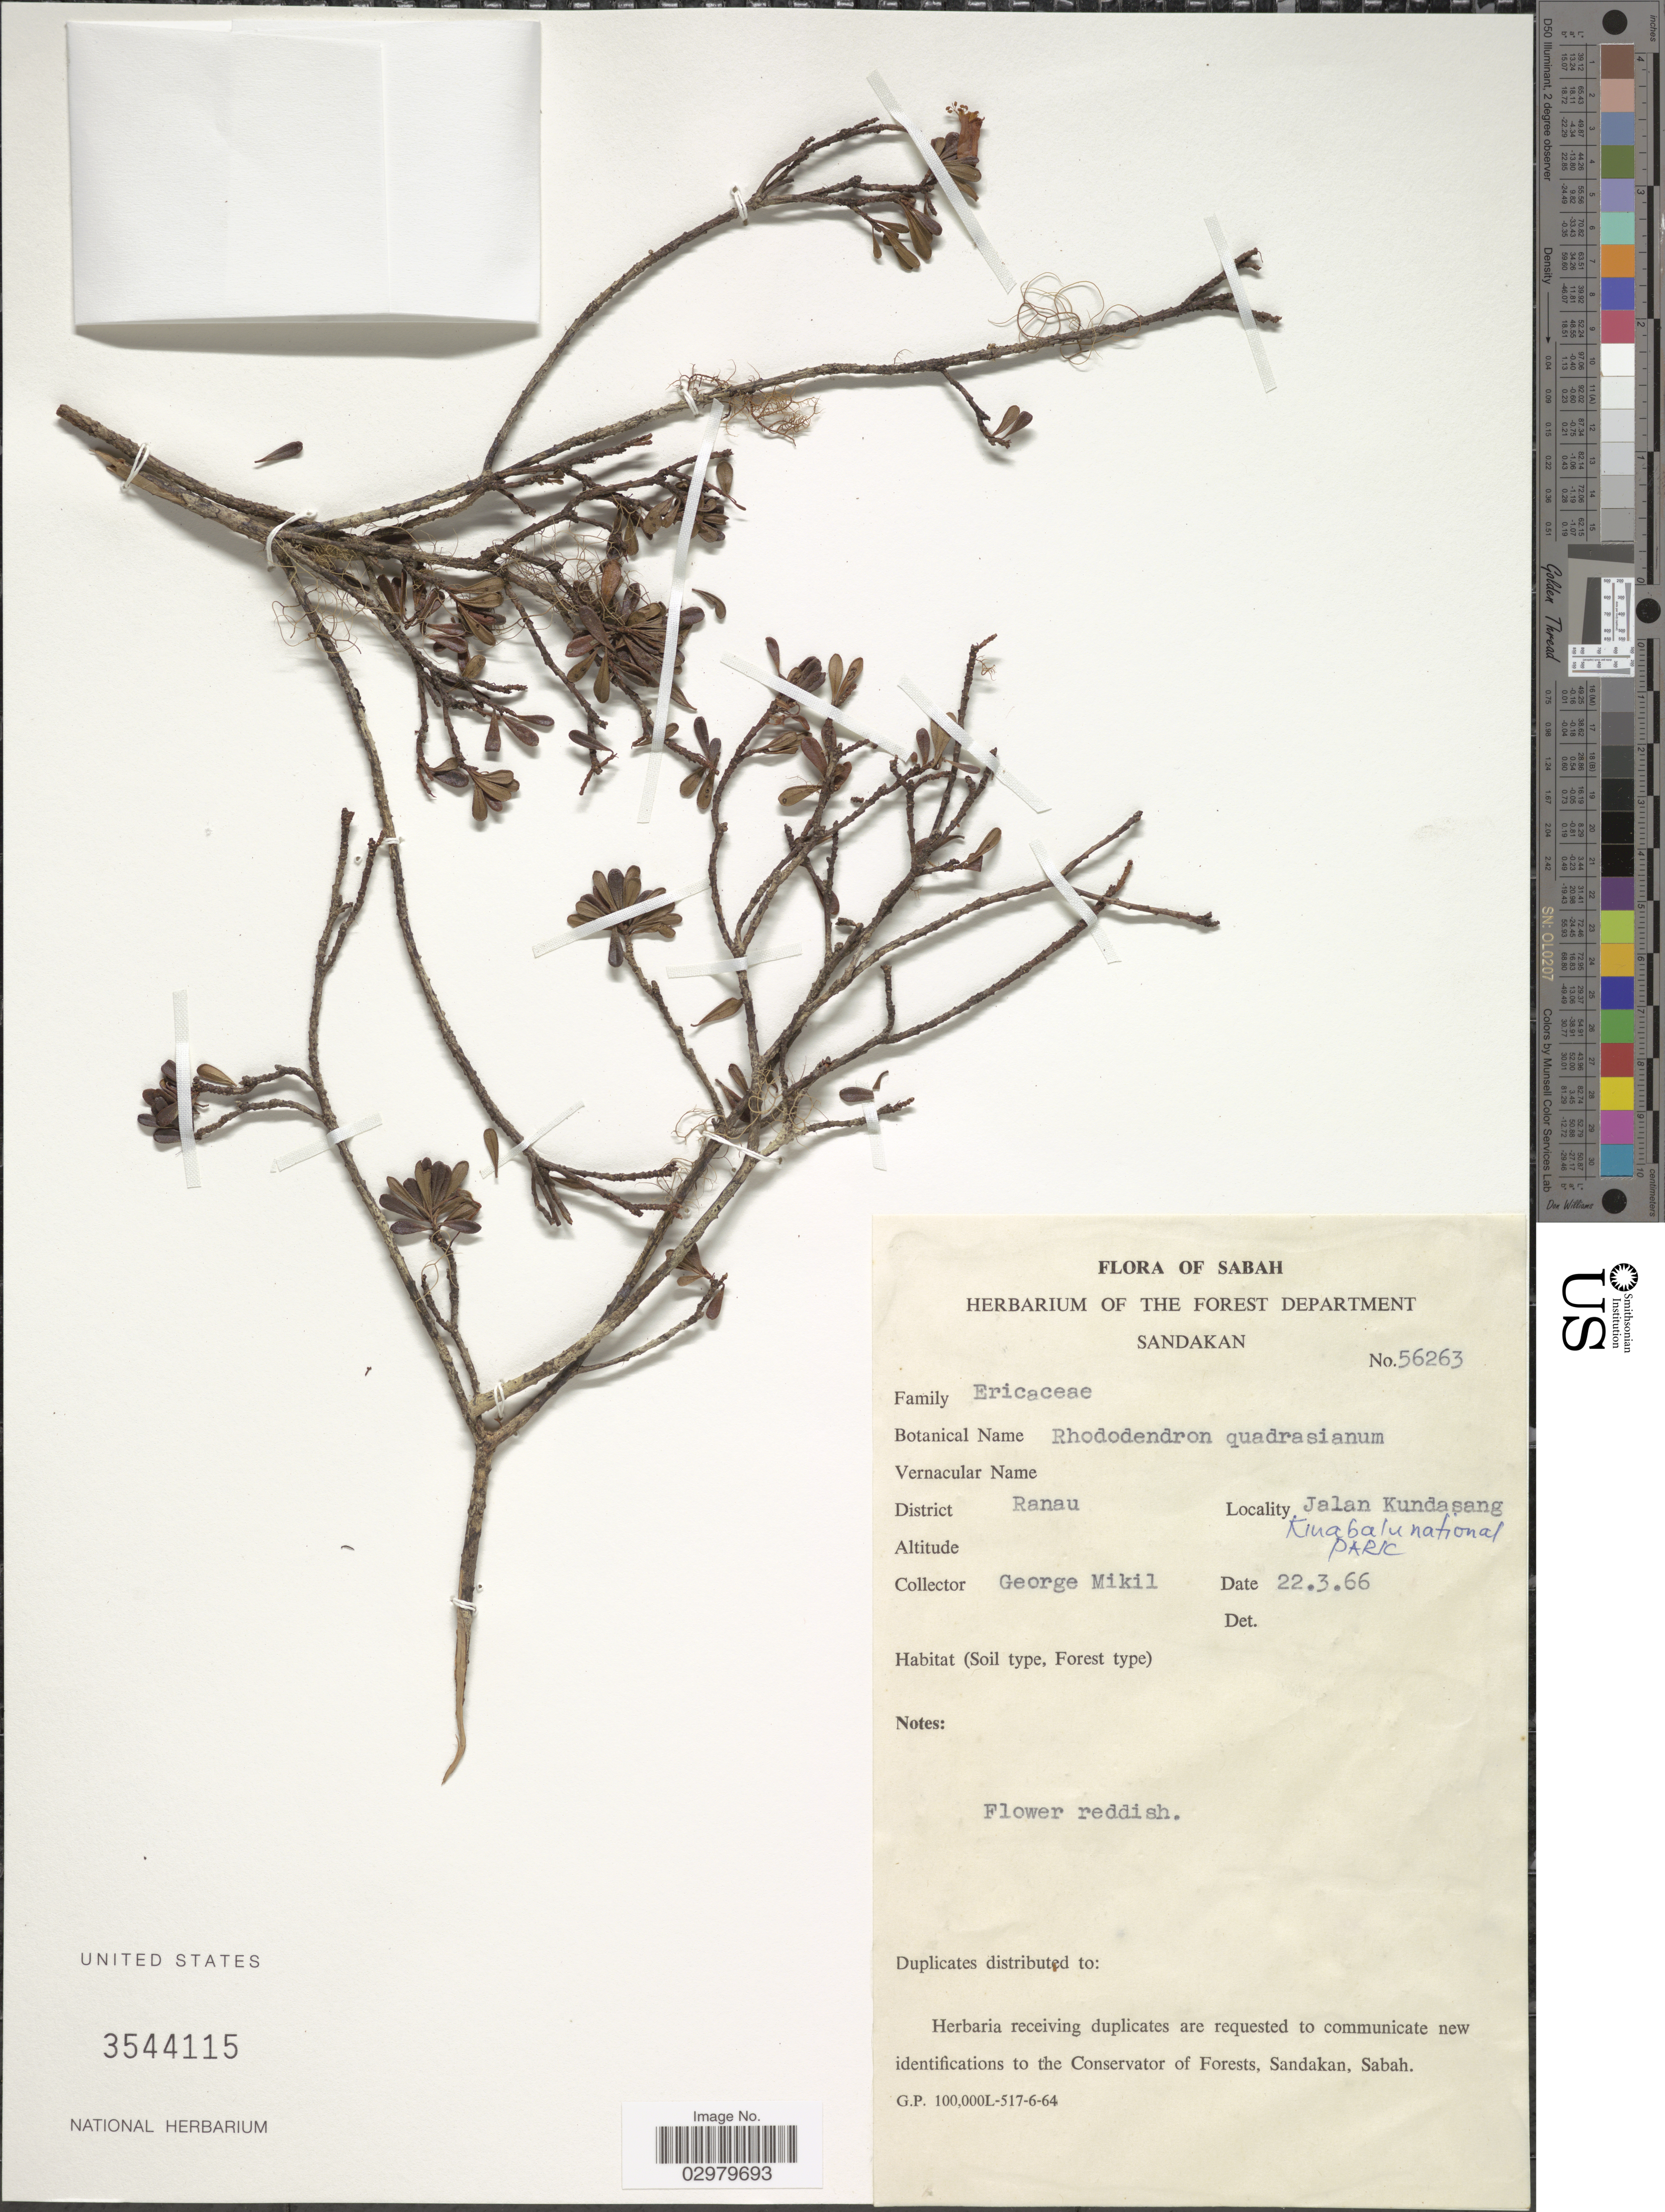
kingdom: Plantae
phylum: Tracheophyta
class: Magnoliopsida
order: Ericales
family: Ericaceae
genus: Rhododendron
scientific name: Rhododendron quadrasianum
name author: Vidal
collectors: G. Mikil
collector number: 56263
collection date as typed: Transcribed d/m/y: 22/3/66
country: Malaysia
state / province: Sabah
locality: Sandakan. District Ranau. Jalan Kundasang. Kinabalu National Park.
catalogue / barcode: US 3544115